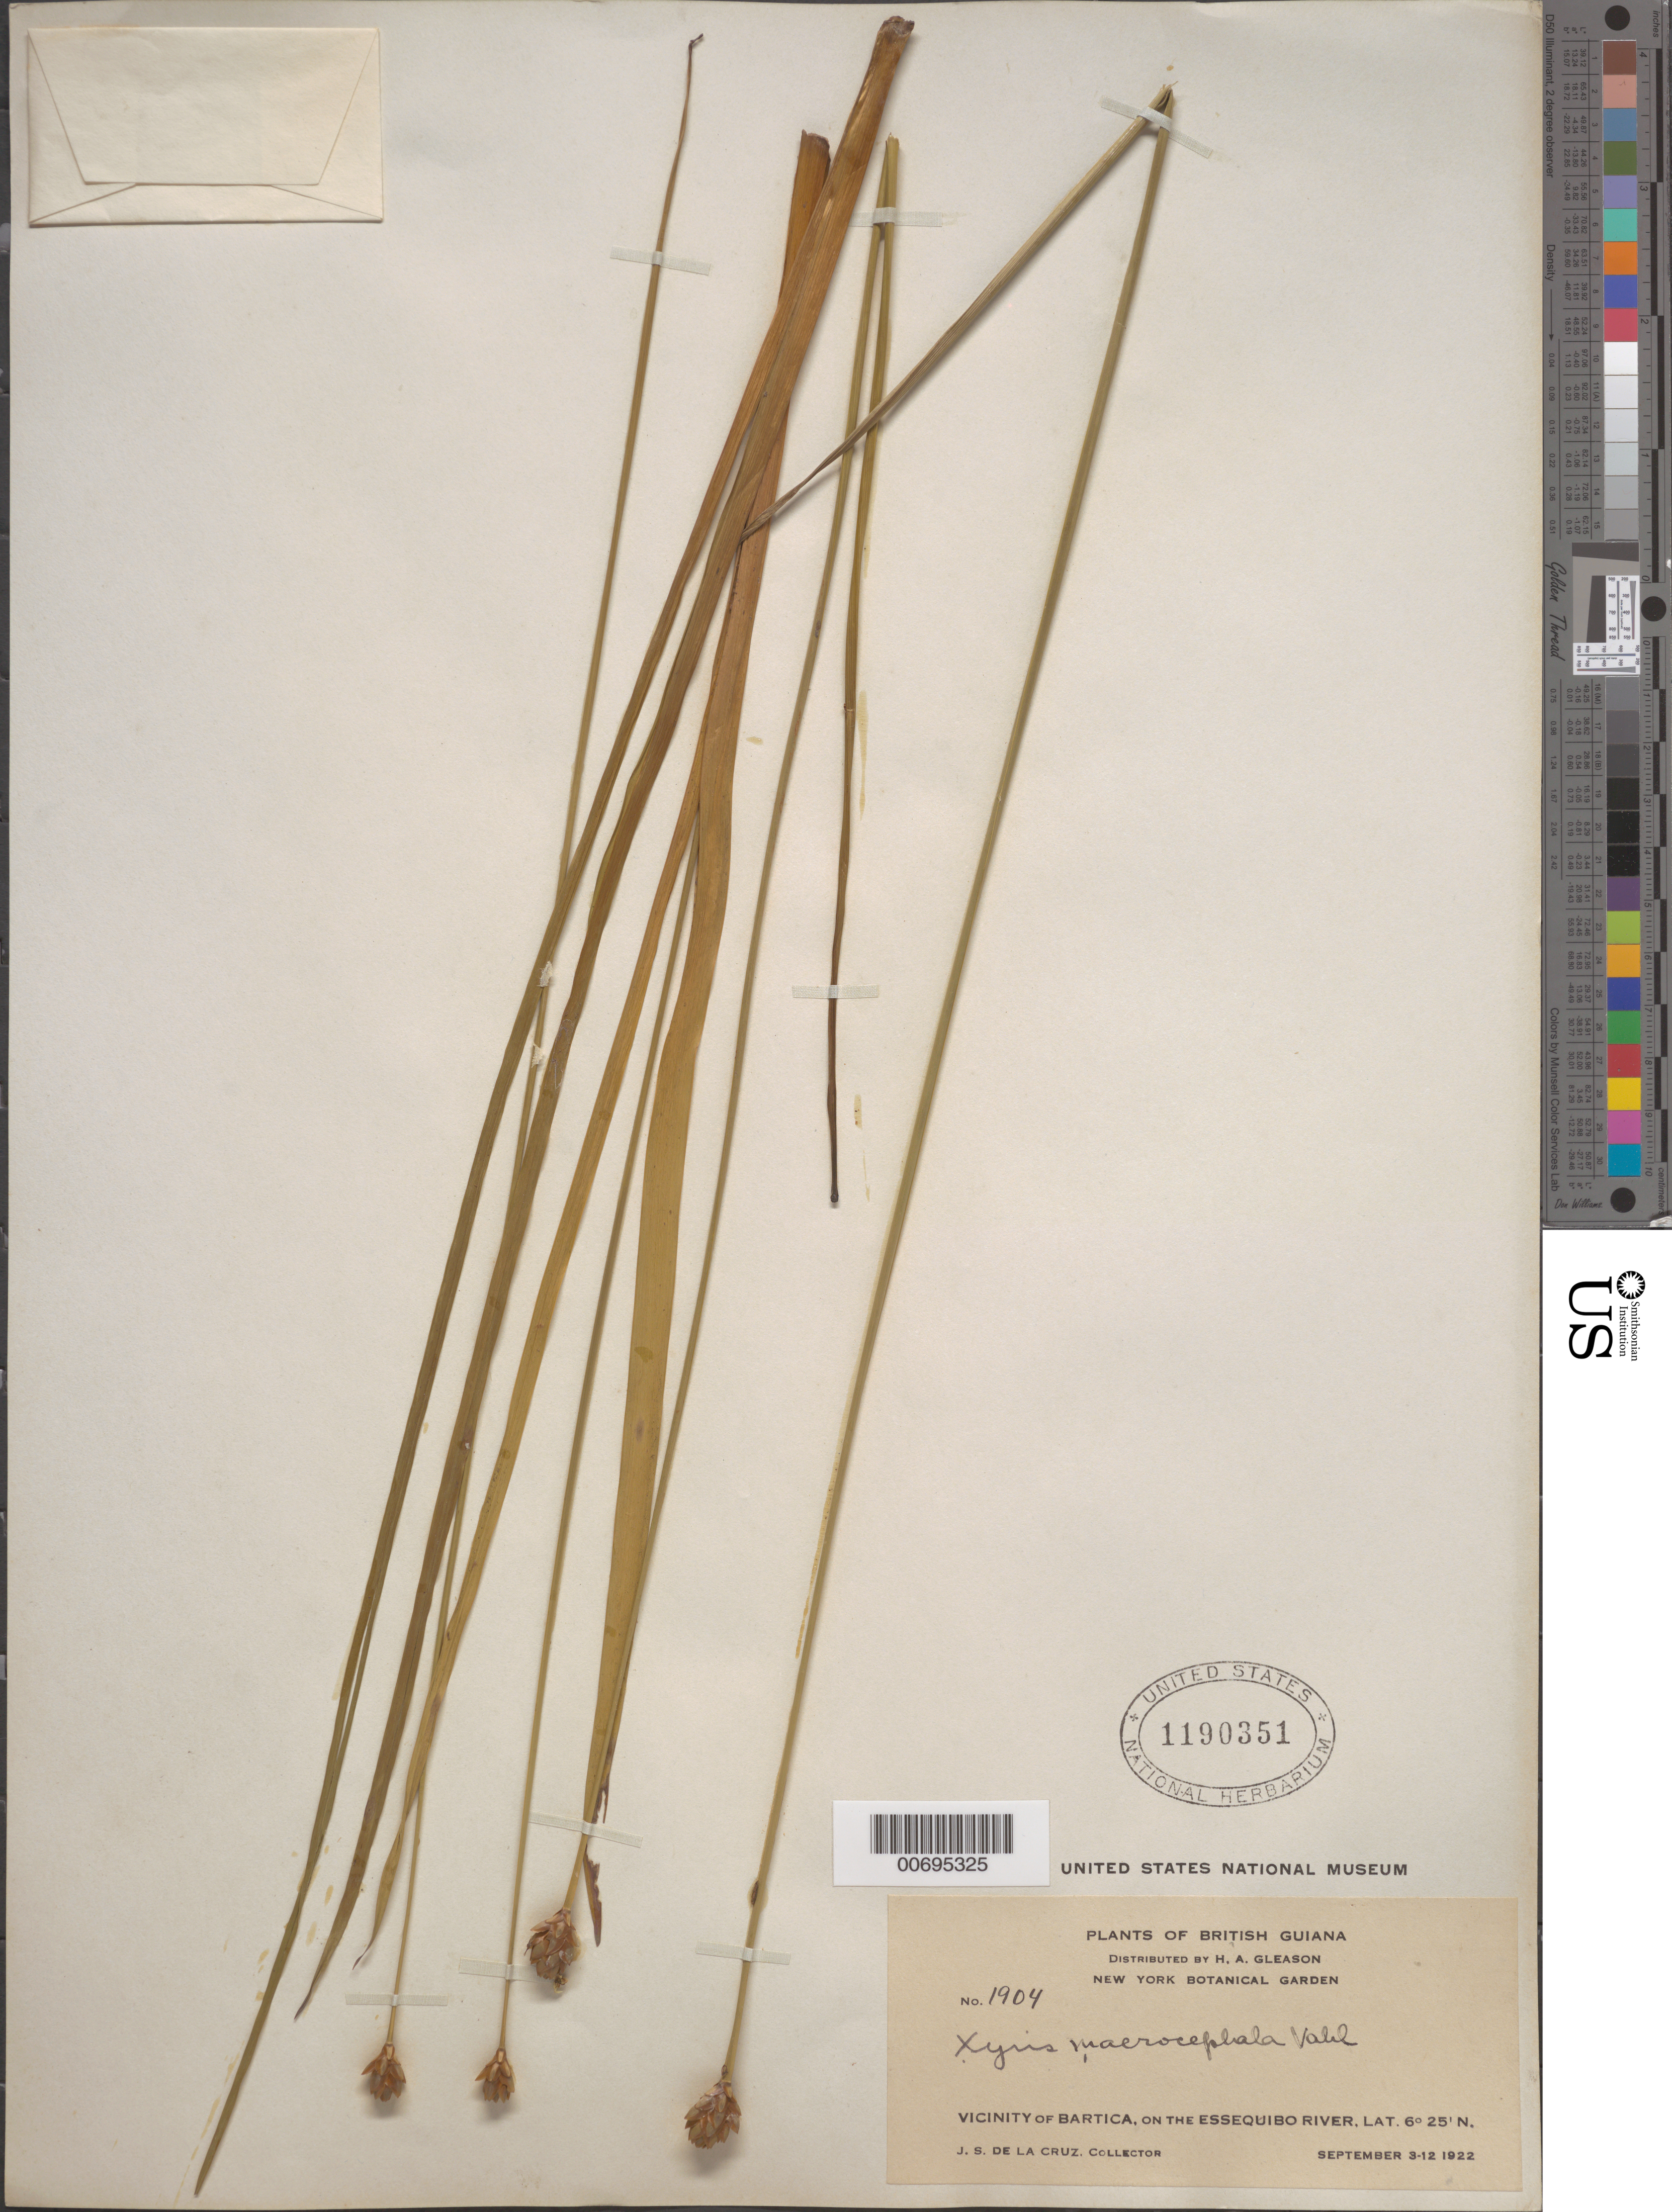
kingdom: Plantae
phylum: Tracheophyta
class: Liliopsida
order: Poales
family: Xyridaceae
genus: Xyris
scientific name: Xyris macrocephala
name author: Vahl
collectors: J. S. de la Cruz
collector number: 1904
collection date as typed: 3-Sep-22 to 12-Sep-22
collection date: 1922-09-03/1922-09-12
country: Guyana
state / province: Cuyuni-Mazaruni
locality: Bartica, vic., on the Essequibo River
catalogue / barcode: US 1190351